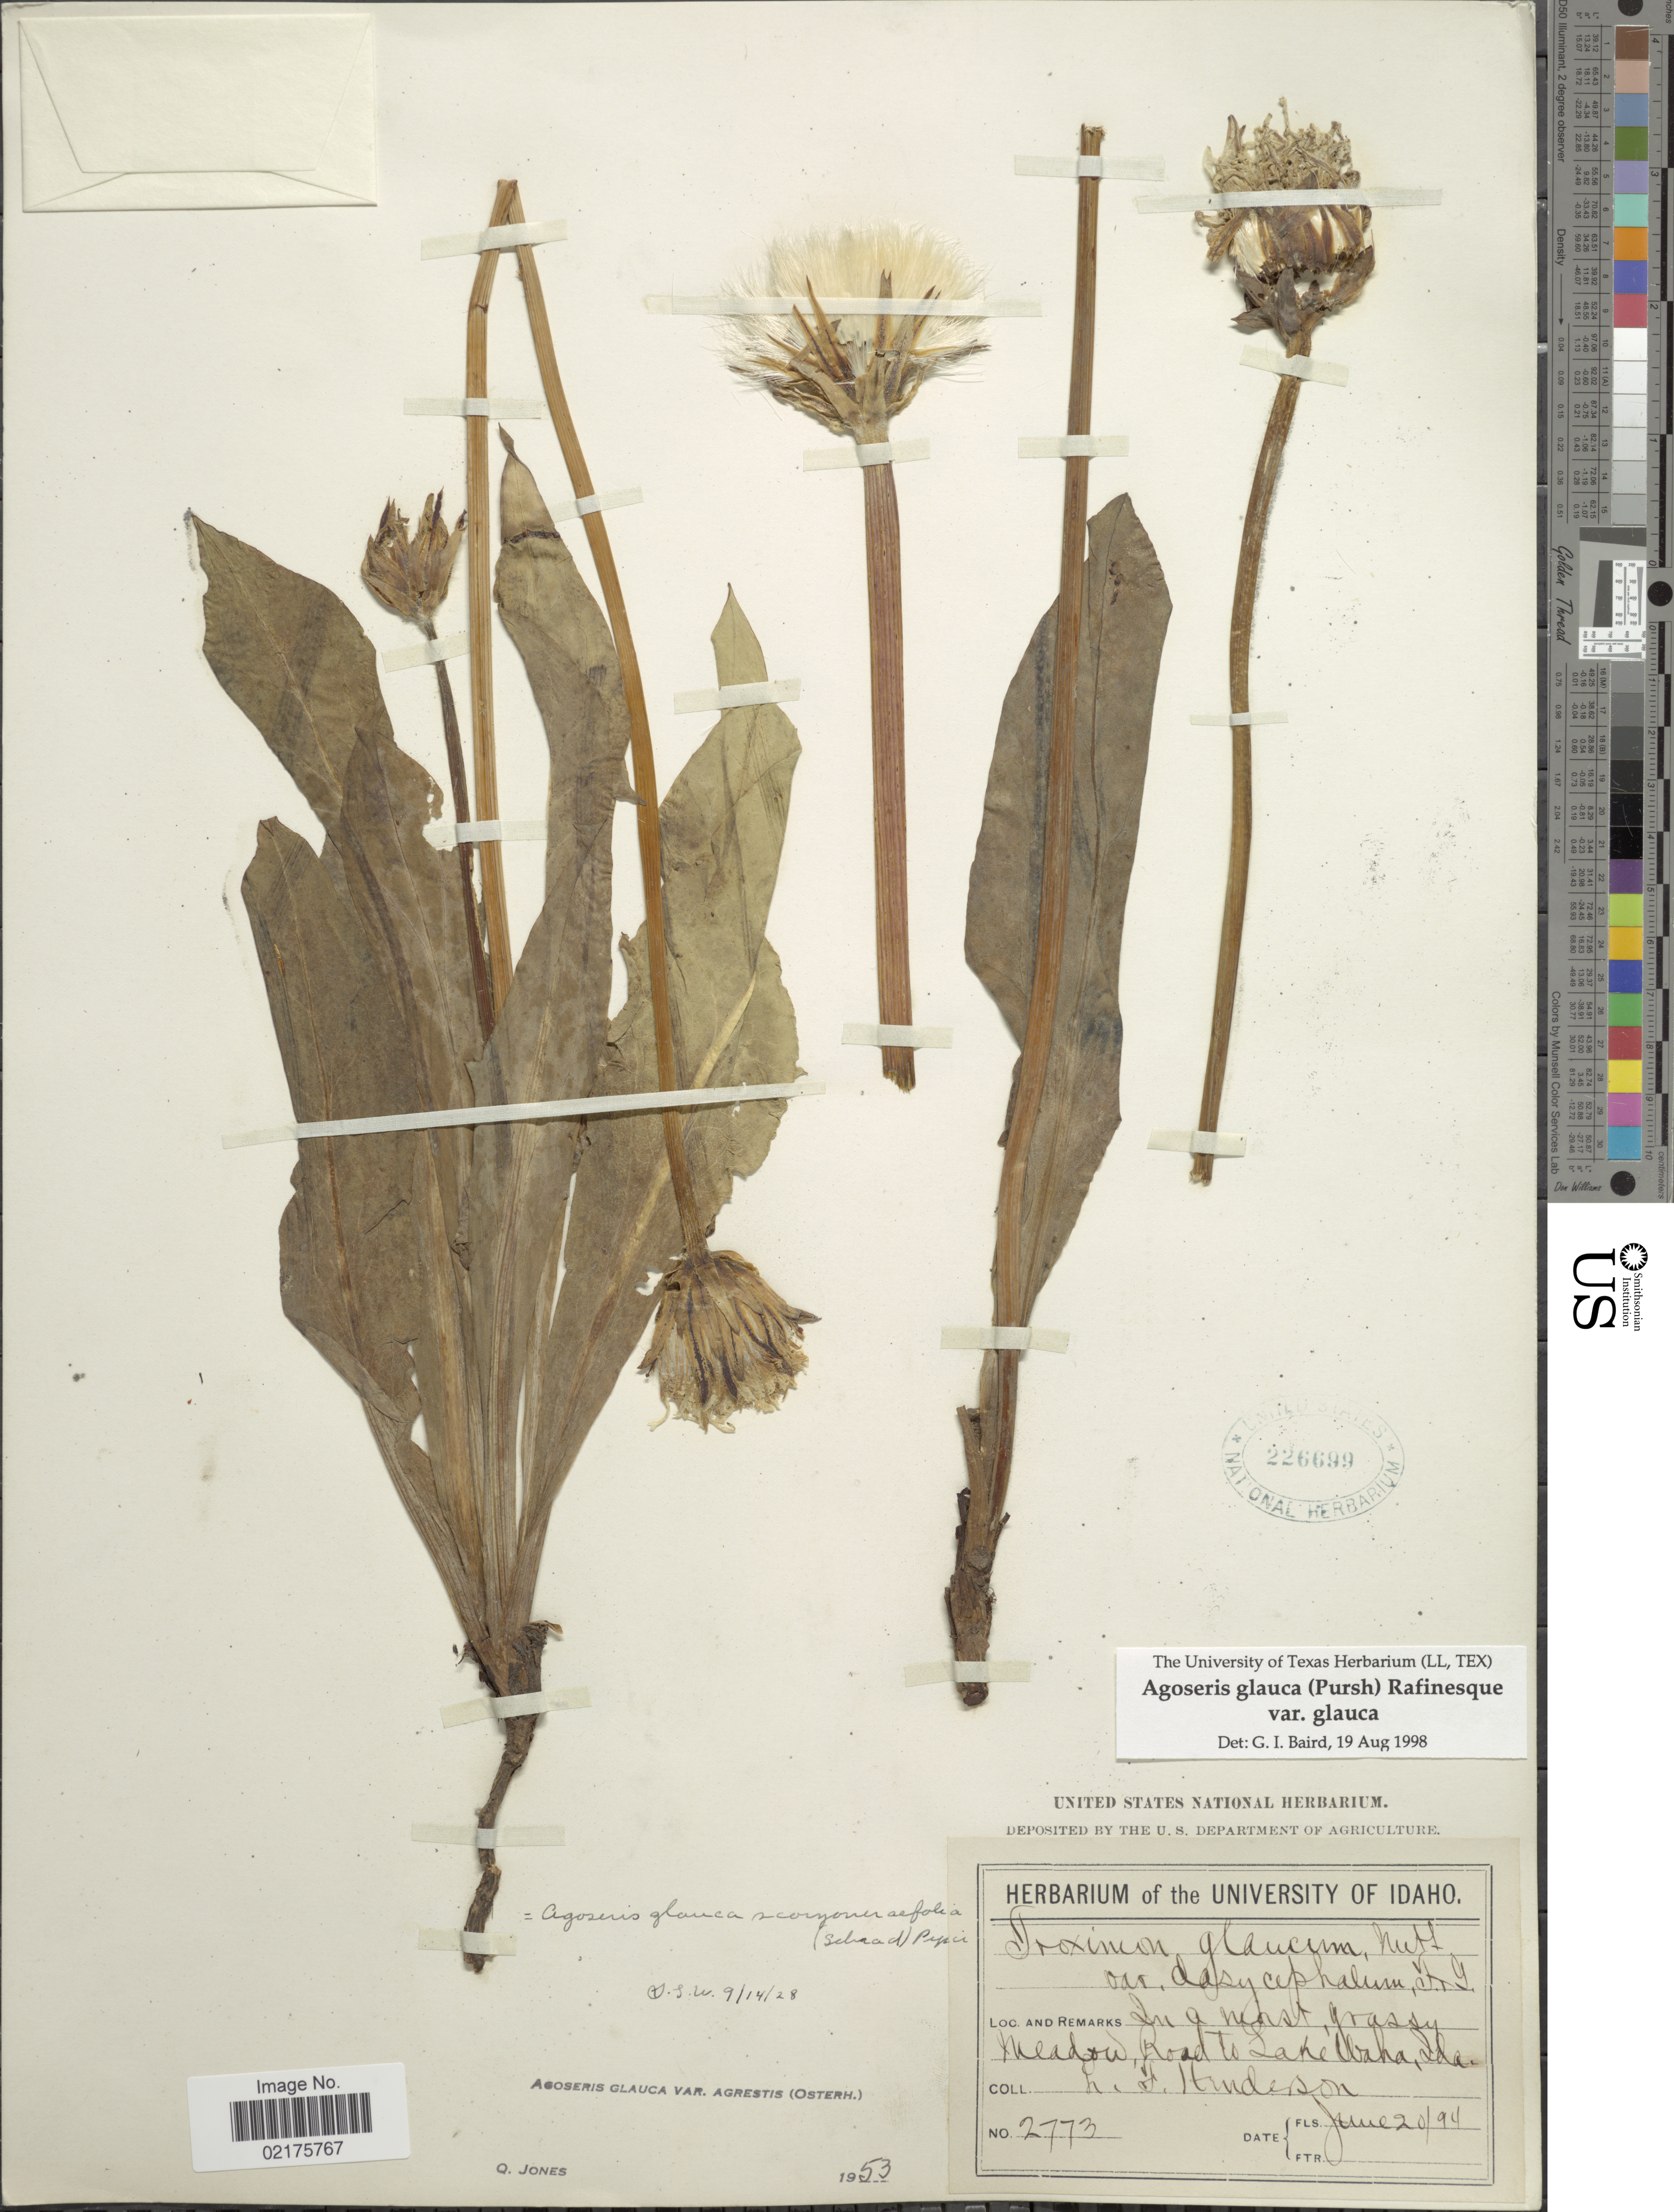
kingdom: Plantae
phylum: Tracheophyta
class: Magnoliopsida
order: Asterales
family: Asteraceae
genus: Agoseris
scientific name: Agoseris glauca var. glauca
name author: (Pursh) Raf.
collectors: L. Henderson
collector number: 2773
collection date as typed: Transcribed d/m/y: 20/6/94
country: United States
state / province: Idaho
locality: Road to Lake Waha.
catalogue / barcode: US 226699